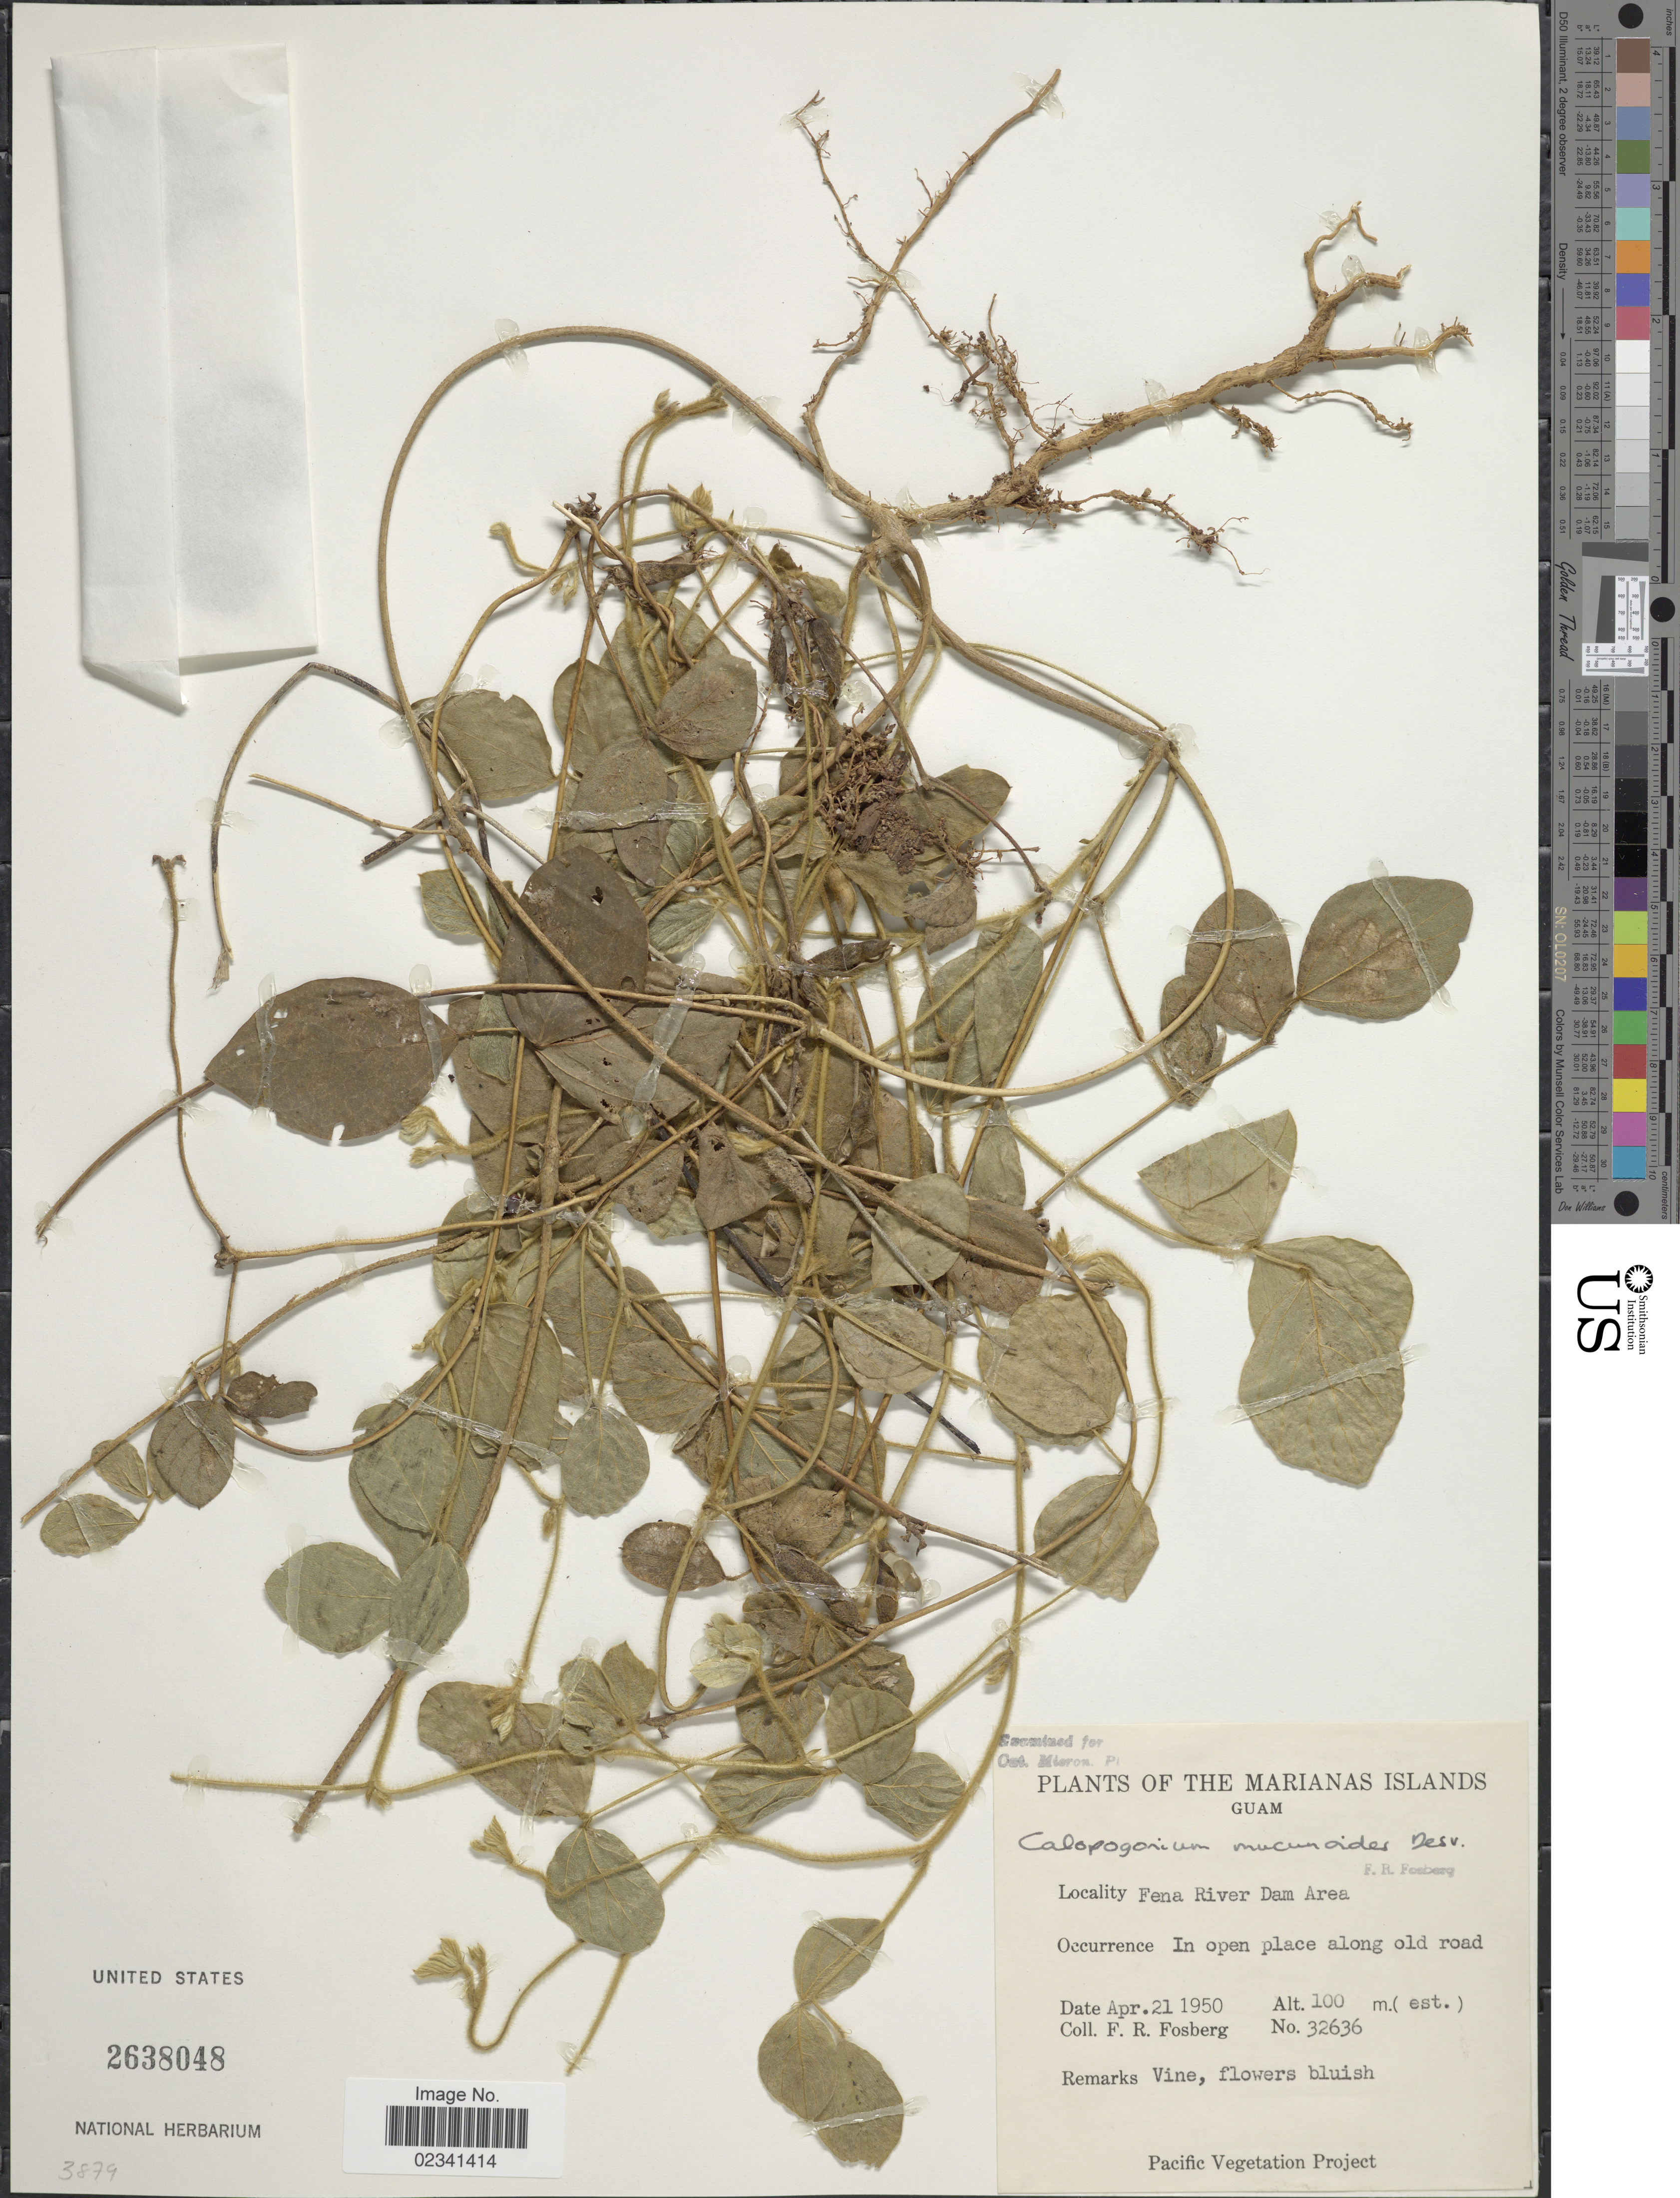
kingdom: Plantae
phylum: Tracheophyta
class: Magnoliopsida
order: Fabales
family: Fabaceae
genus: Calopogonium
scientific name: Calopogonium mucunoides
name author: Desv.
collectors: F. R. Fosberg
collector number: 32636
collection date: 1950-04-21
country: Guam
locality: The Marianas Islands, Fena River Dam Area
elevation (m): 100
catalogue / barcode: US 2638048